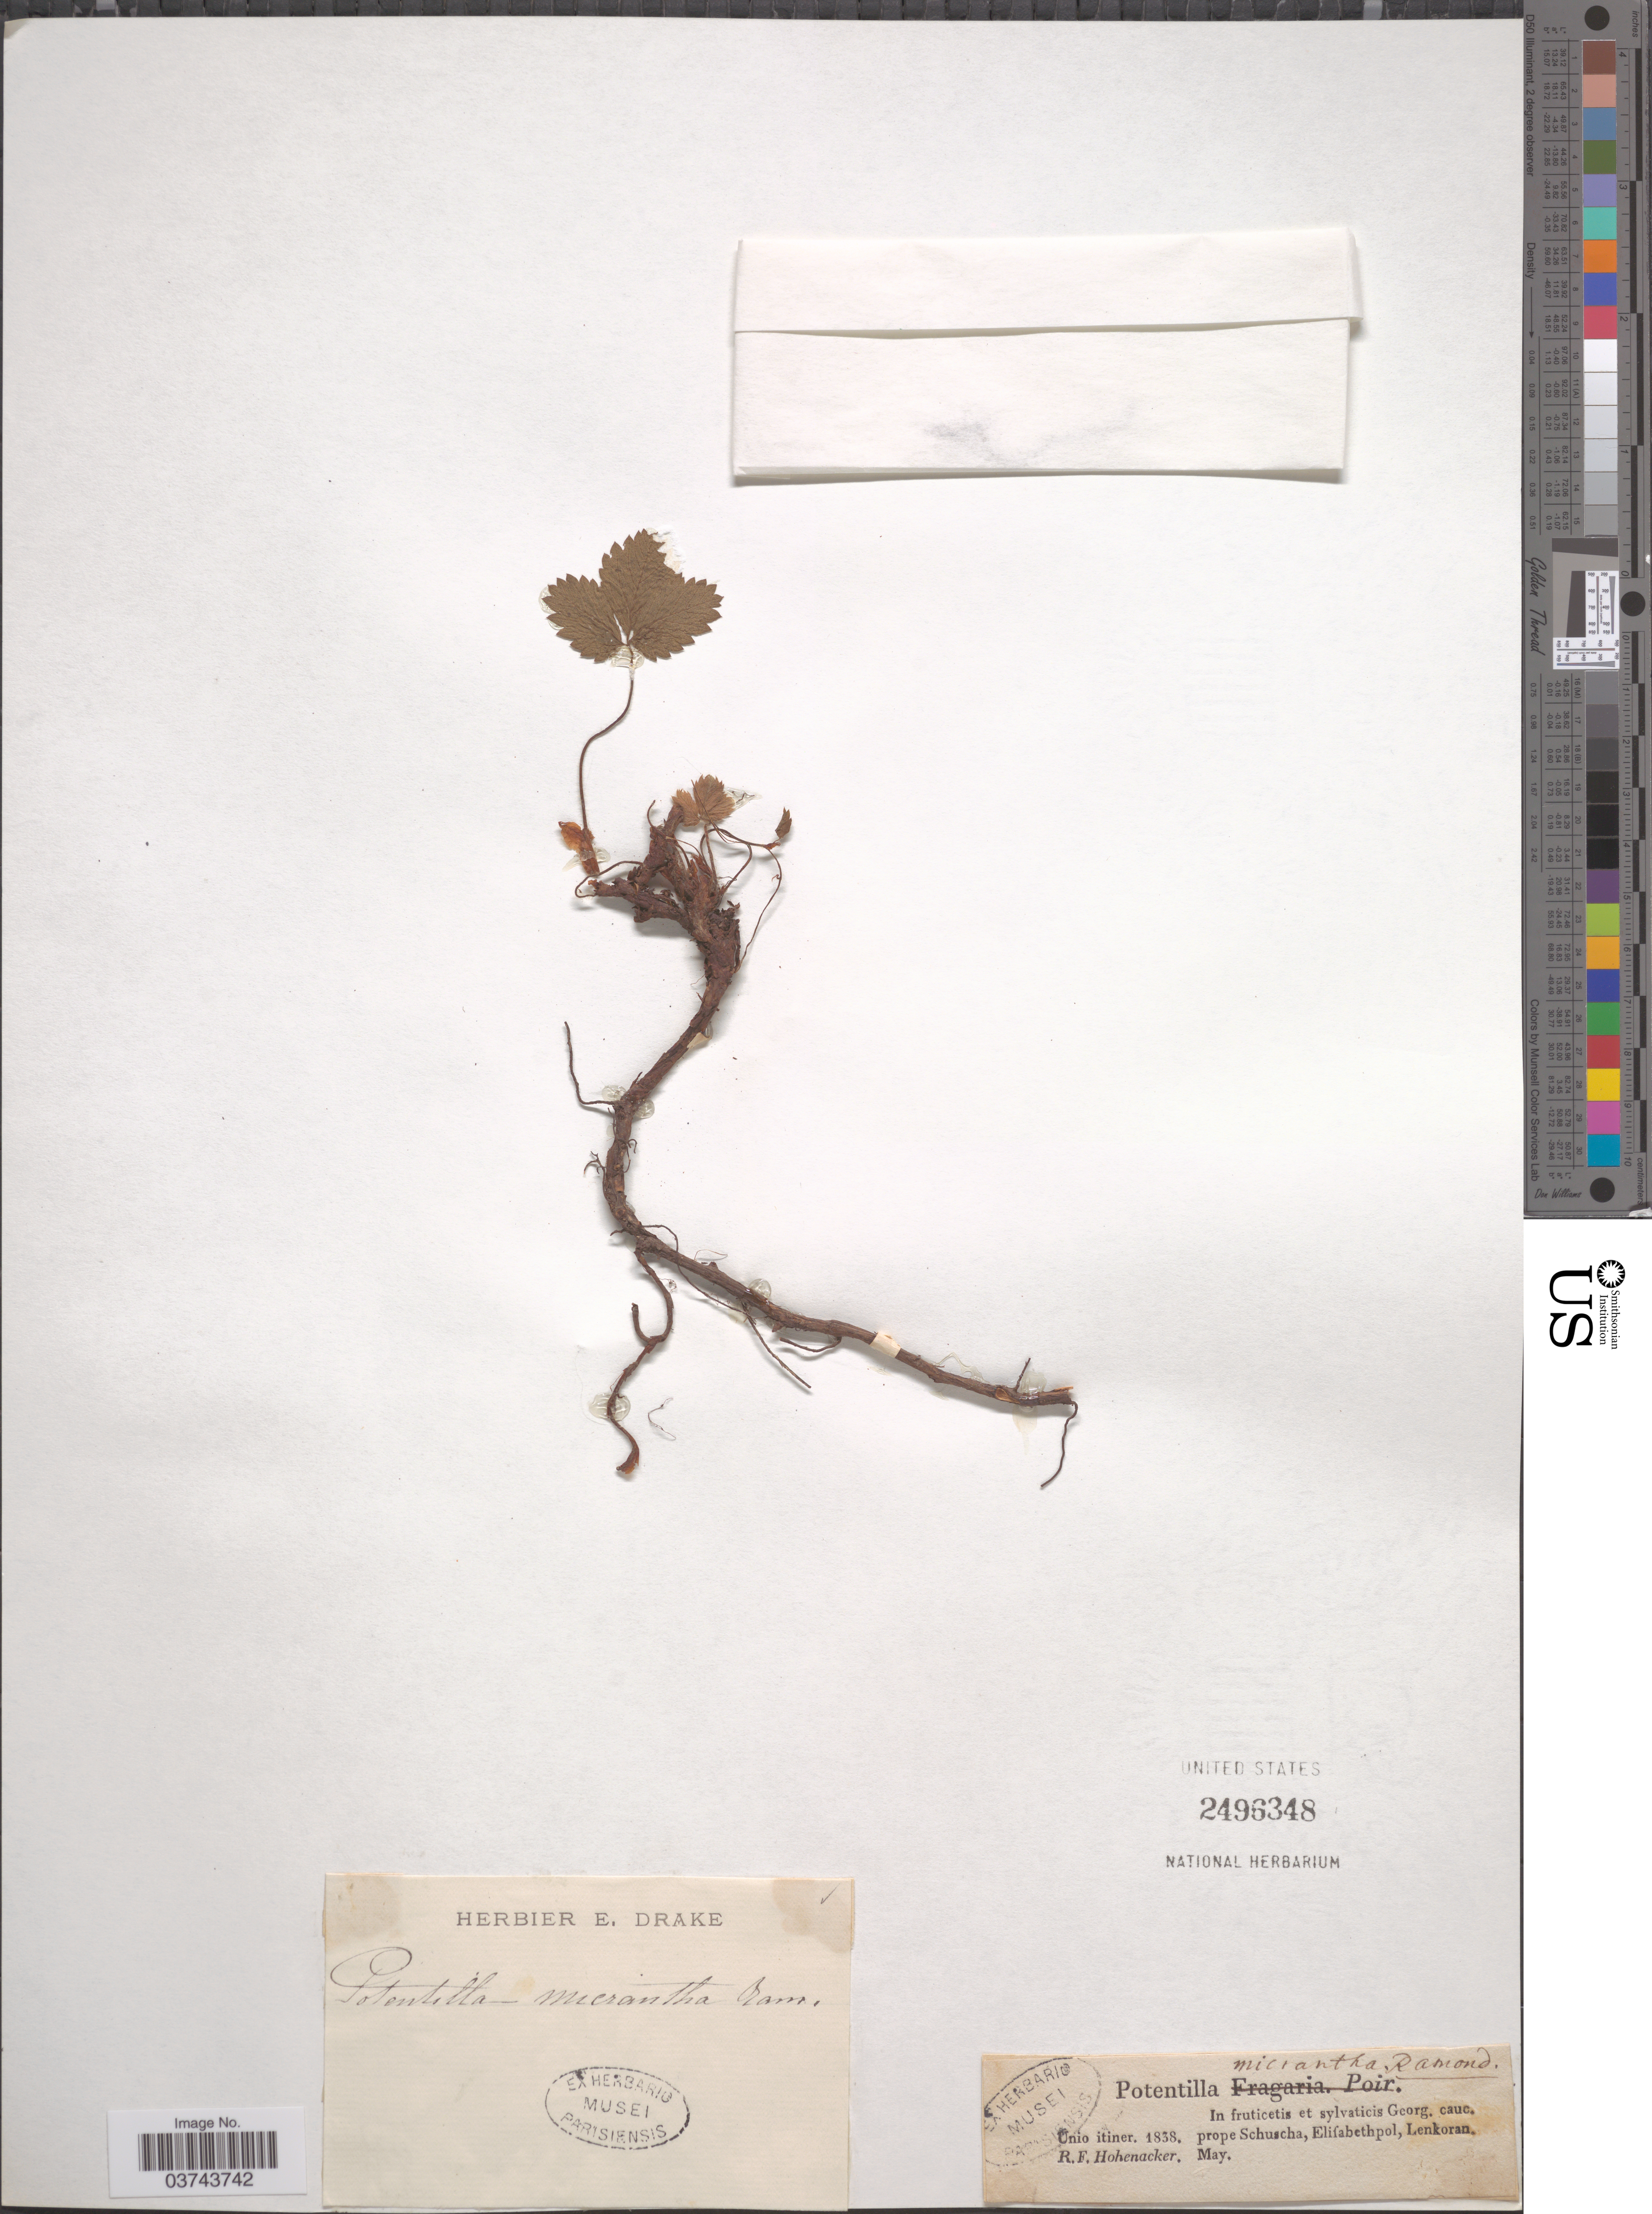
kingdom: Plantae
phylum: Tracheophyta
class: Magnoliopsida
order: Rosales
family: Rosaceae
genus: Potentilla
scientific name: Potentilla micrantha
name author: Ramond ex DC.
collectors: R. F. Hohenacker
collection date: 1838-05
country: Georgia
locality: In fruticetis et sylvaticis Georg. cauc. prope Schuscha, Elifabethpol, Lenkoran.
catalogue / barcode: US 2496348